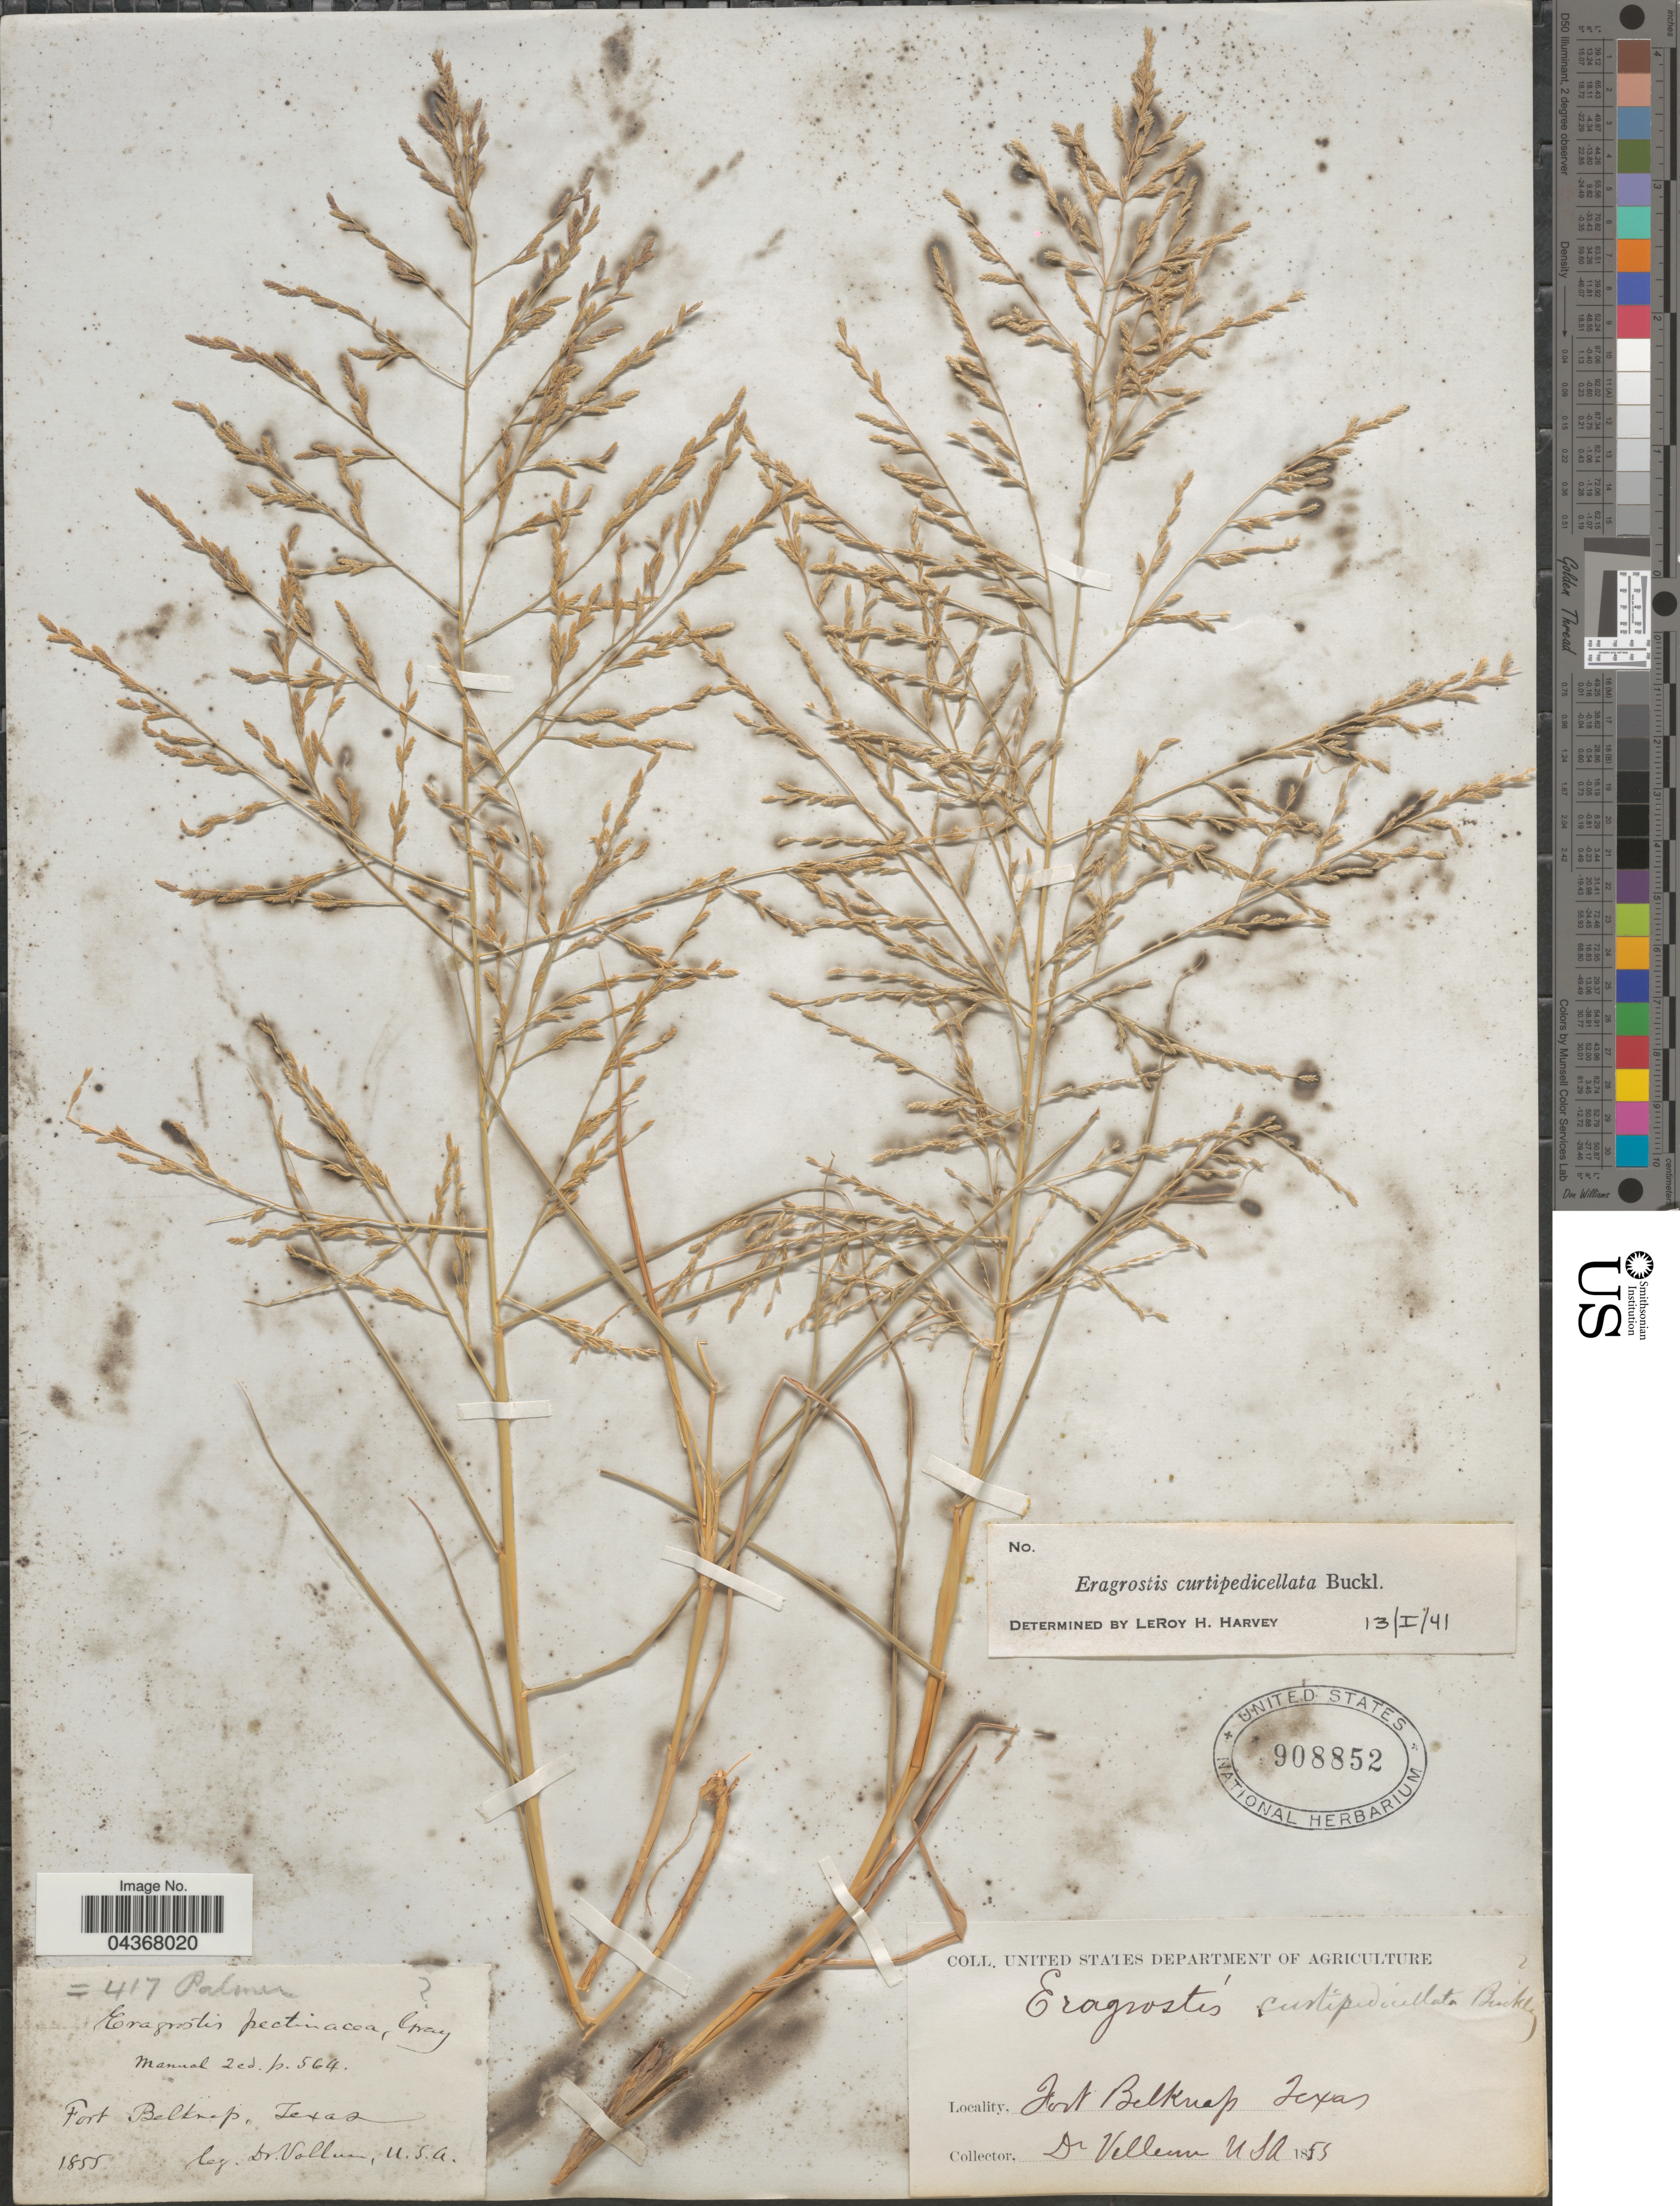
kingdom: Plantae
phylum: Tracheophyta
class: Liliopsida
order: Poales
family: Poaceae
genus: Eragrostis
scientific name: Eragrostis curtipedicellata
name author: Buckley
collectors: -. Vollum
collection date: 1855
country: United States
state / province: Texas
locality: Fort Belknap.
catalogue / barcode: US 908852